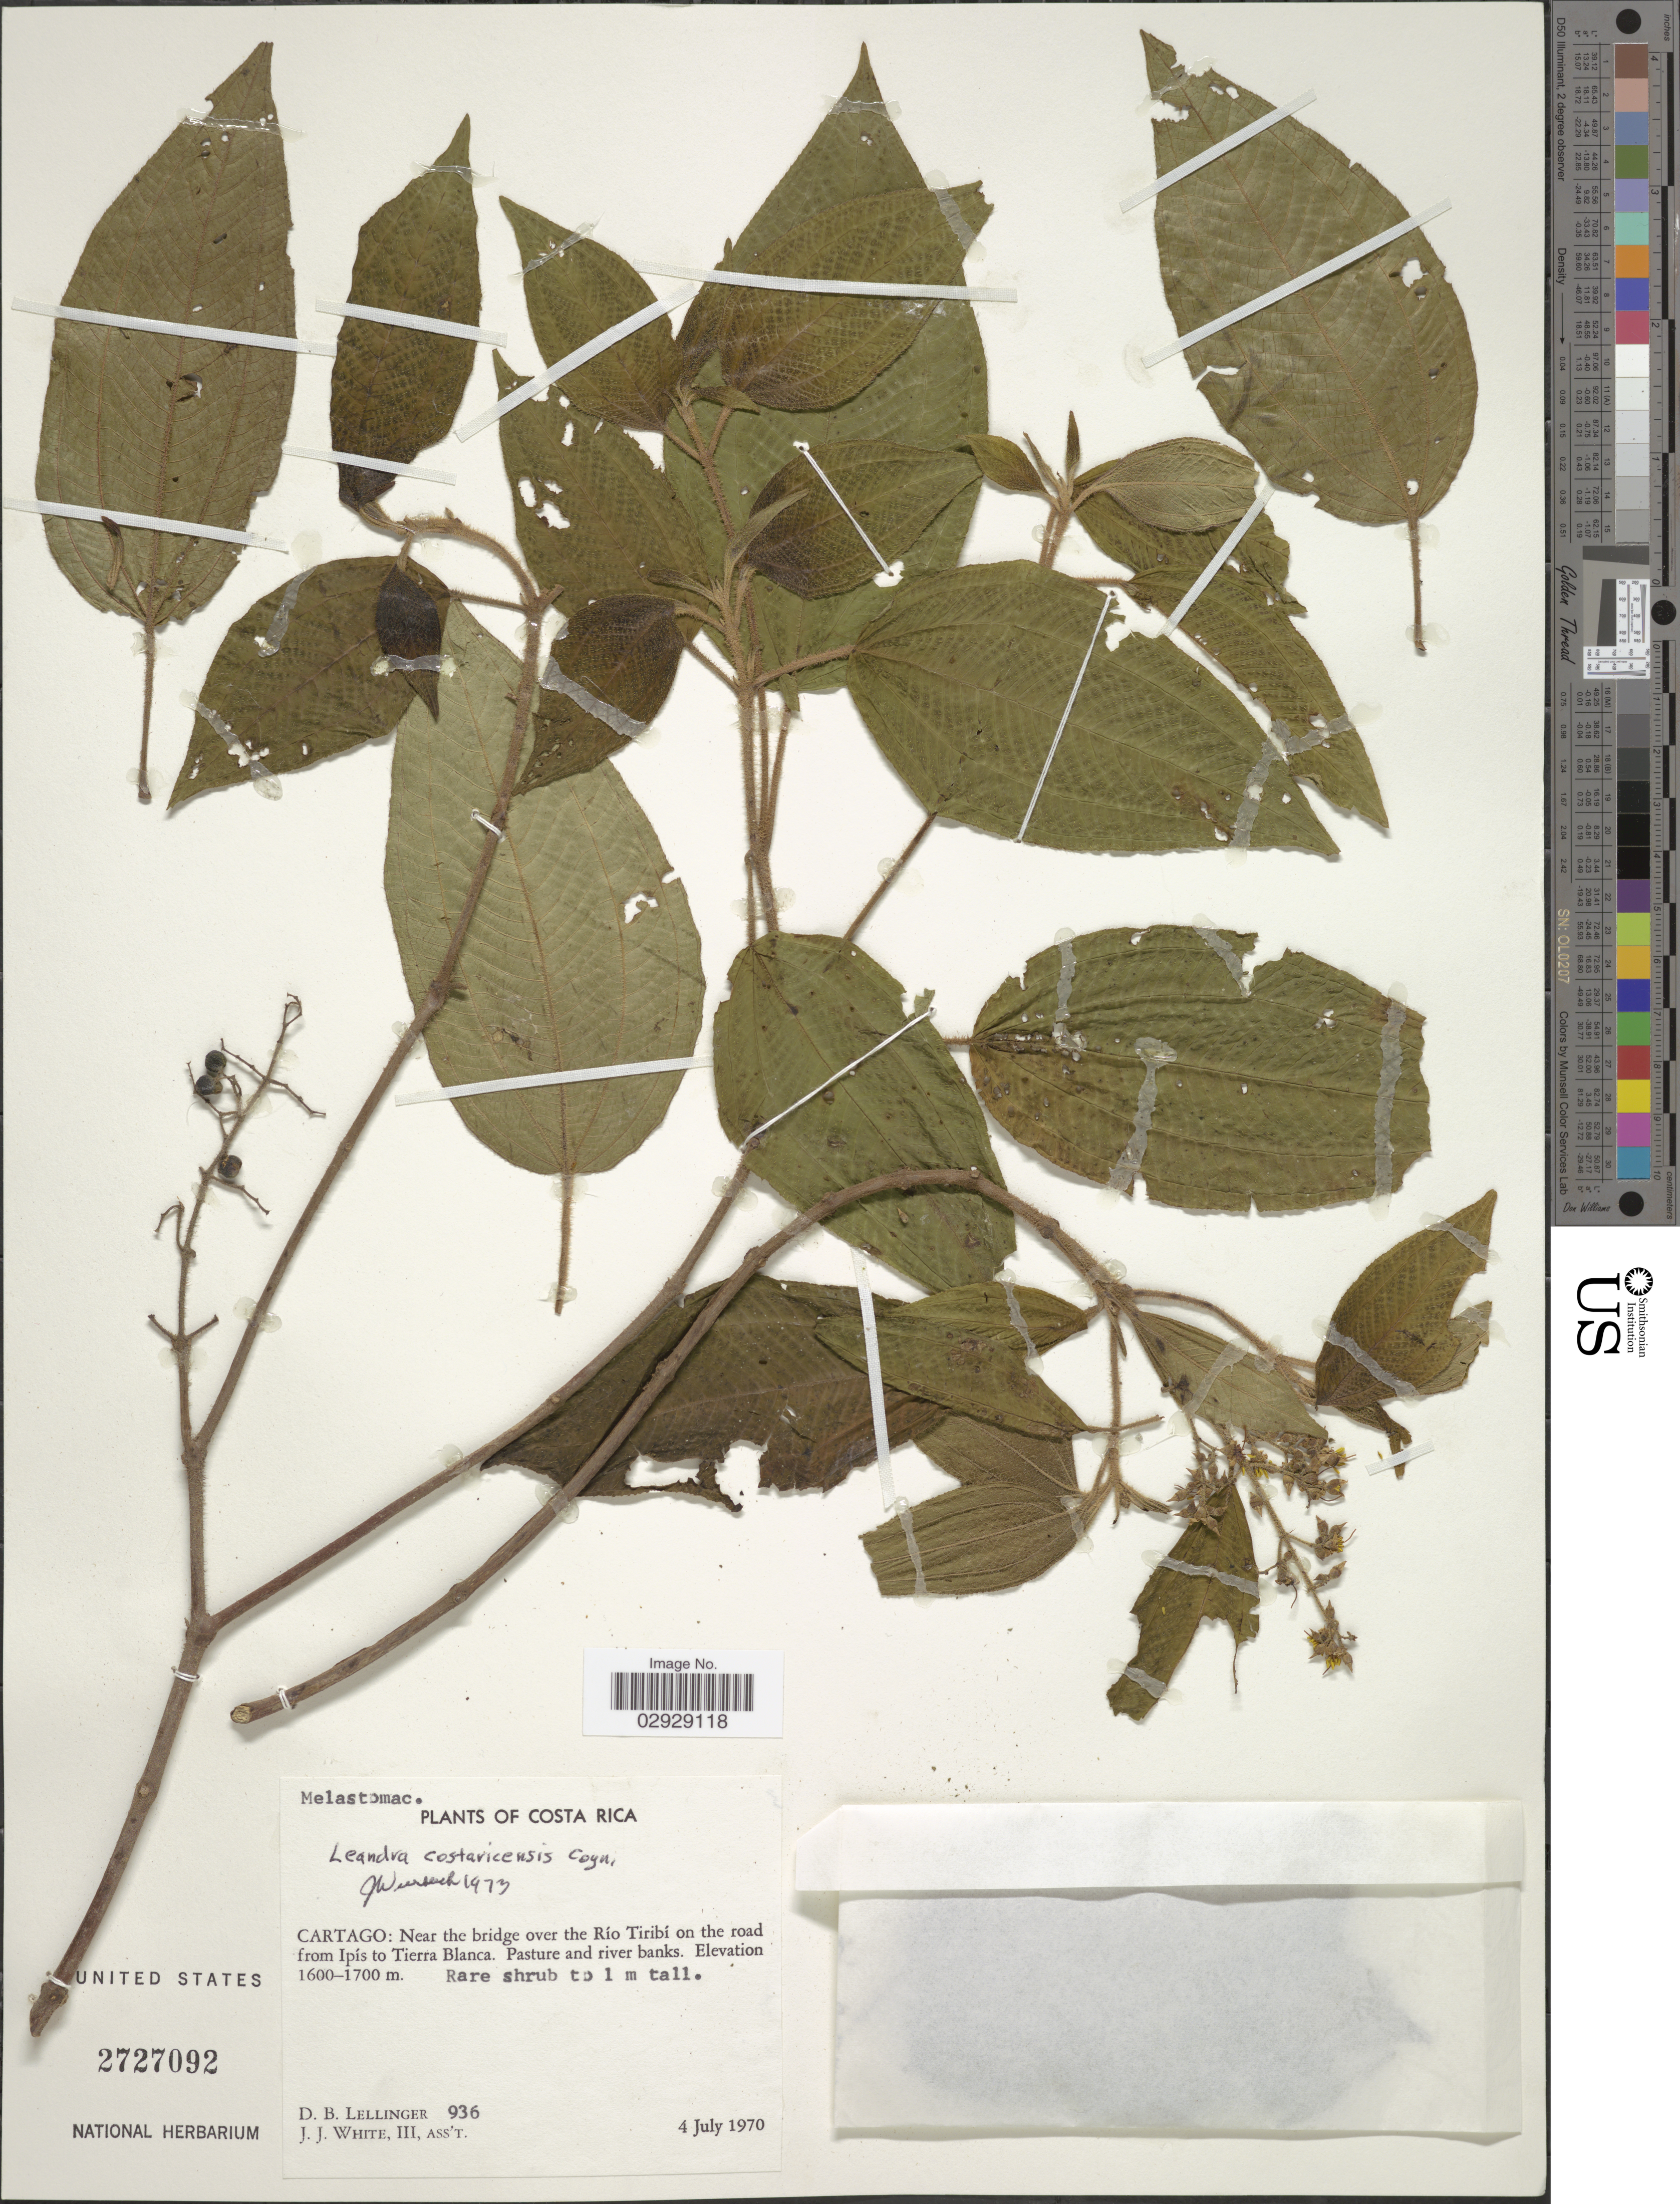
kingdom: Plantae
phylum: Tracheophyta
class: Magnoliopsida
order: Myrtales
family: Melastomataceae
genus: Leandra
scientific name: Leandra costaricensis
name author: Cogn.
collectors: D. B. Lellinger & J. J. White III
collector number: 936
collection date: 1970-07-04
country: Costa Rica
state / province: Cartago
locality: Near the bridge over the Río Tiribí on the road from Ipís to Tierra Blanca.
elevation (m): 1600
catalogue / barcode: US 2727092